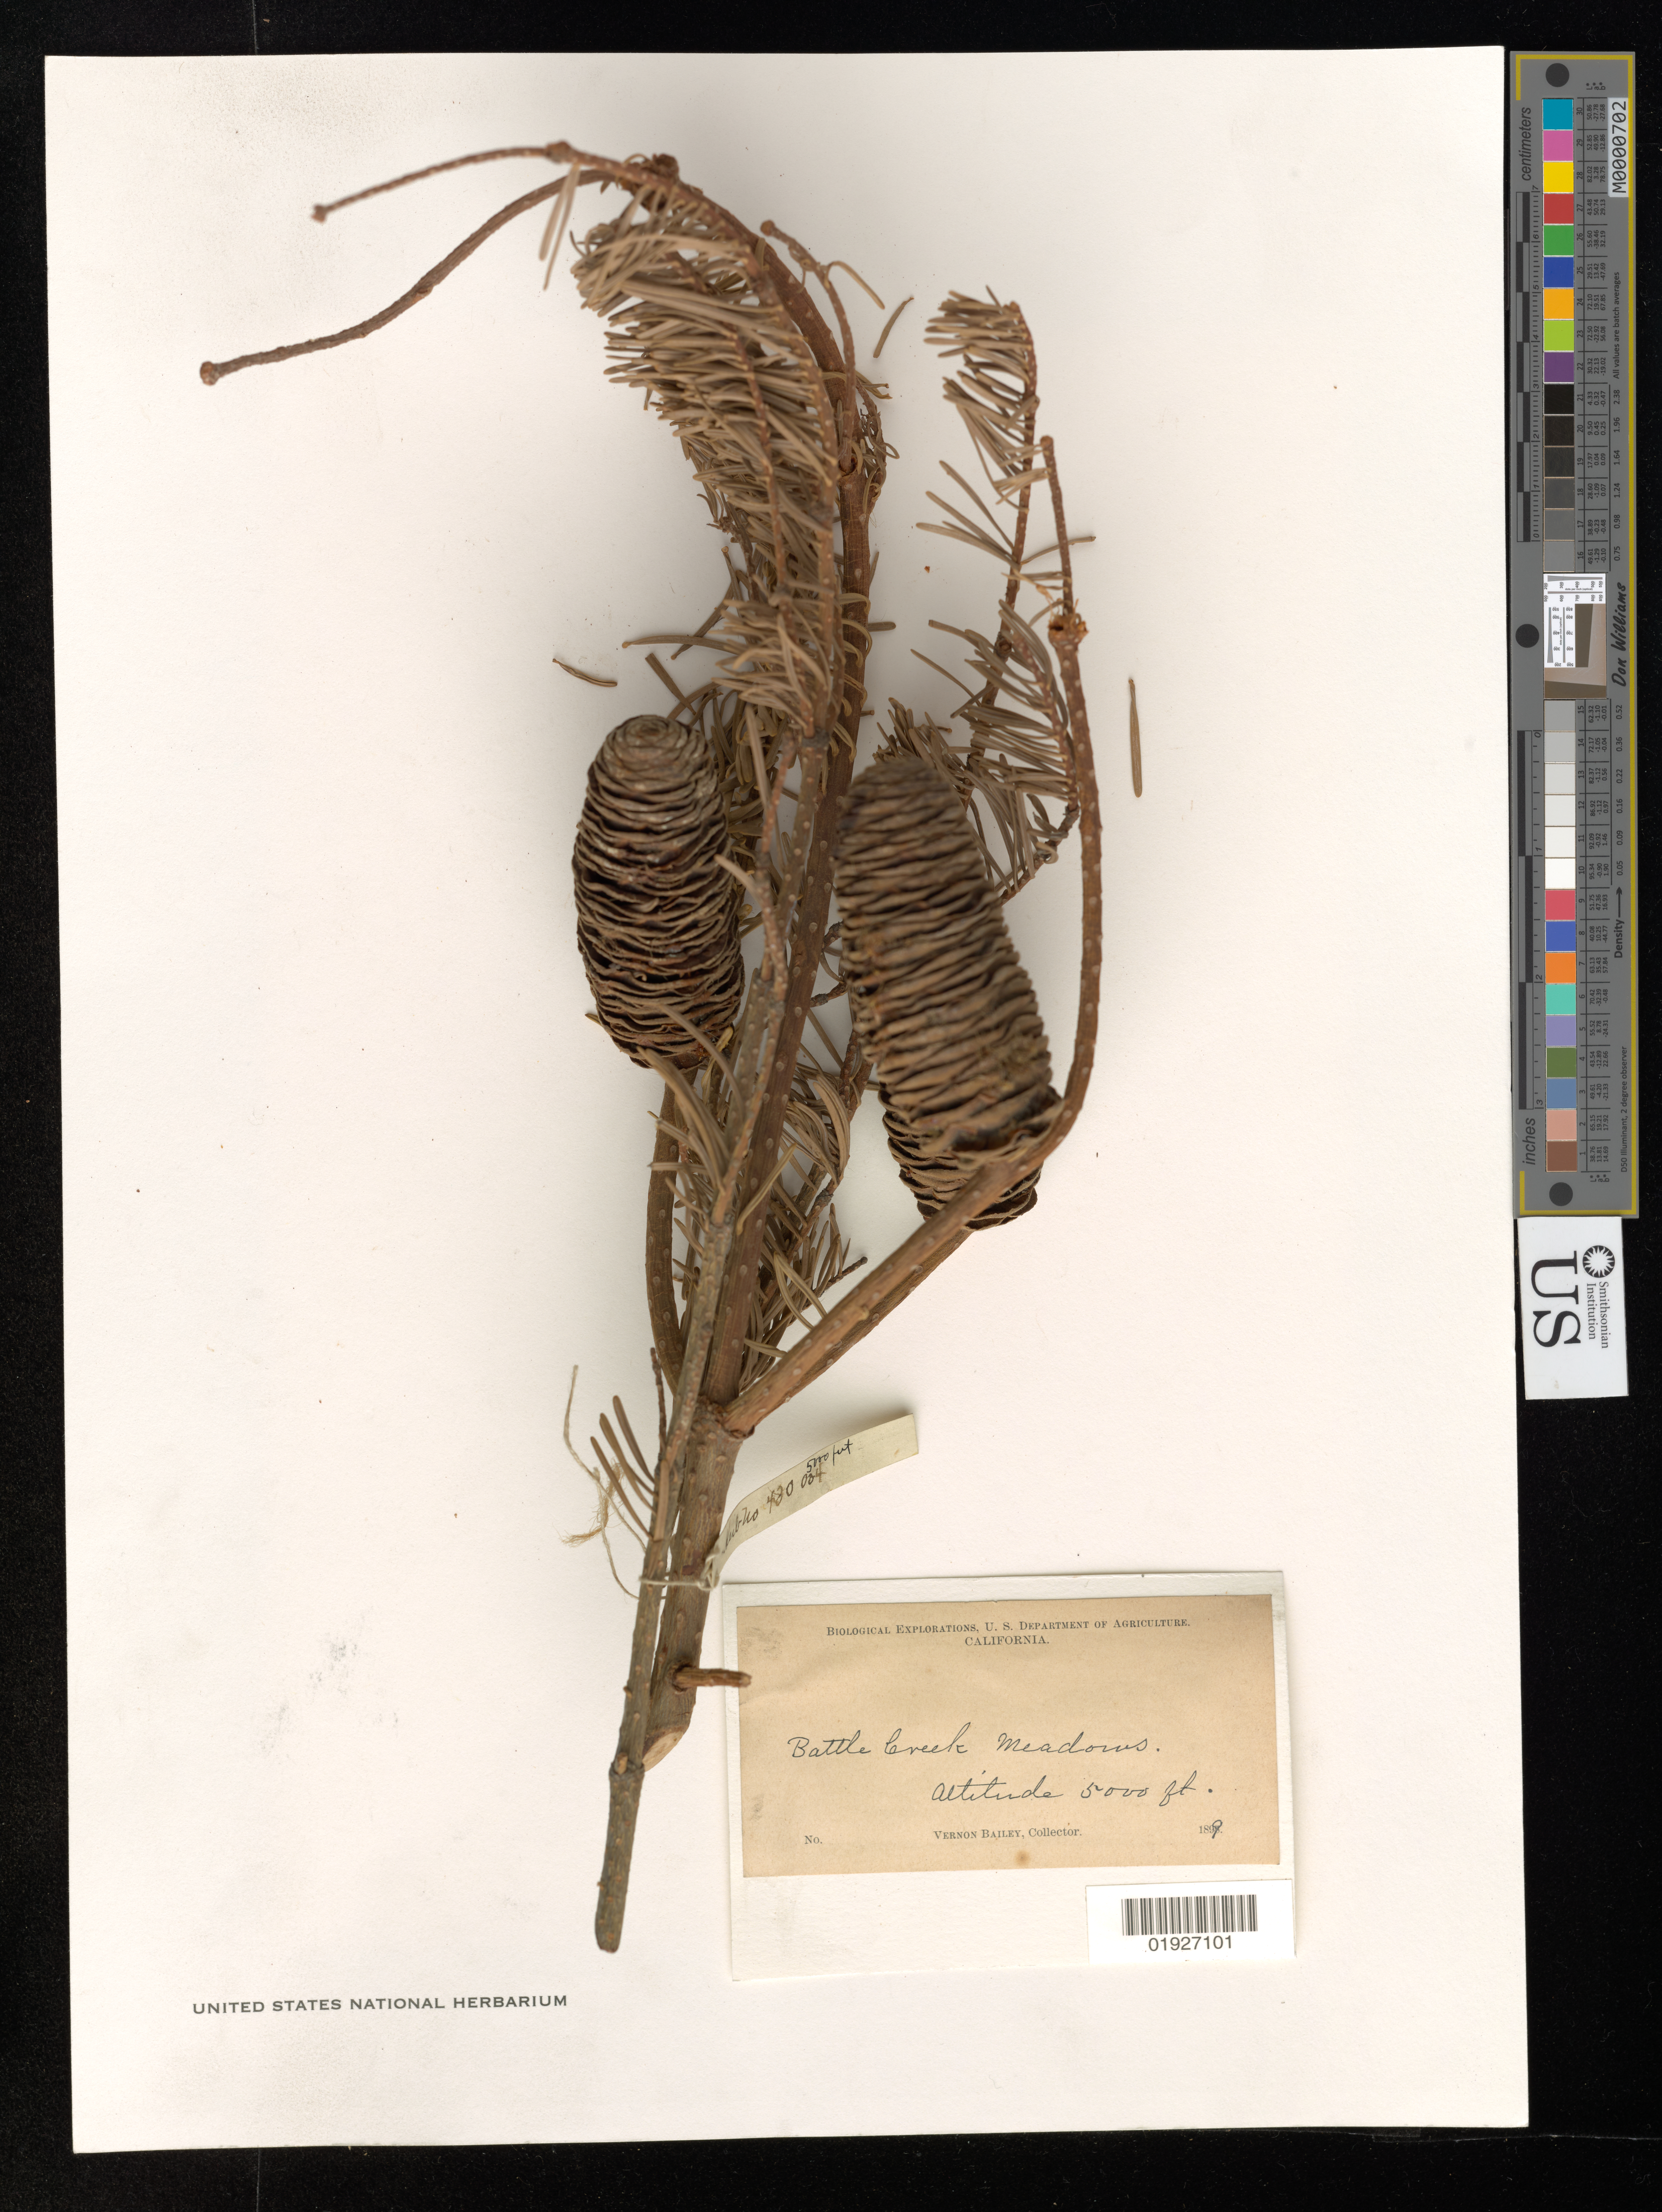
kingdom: Plantae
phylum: Tracheophyta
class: Pinopsida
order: Pinales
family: Pinaceae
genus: Abies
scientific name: Abies concolor var. lowiana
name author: (Gordon) Lemmon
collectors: V. Bailey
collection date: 1899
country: United States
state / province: California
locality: Battle Creek Meadows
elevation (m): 1524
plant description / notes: Herb. no. 430004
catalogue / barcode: US 430004